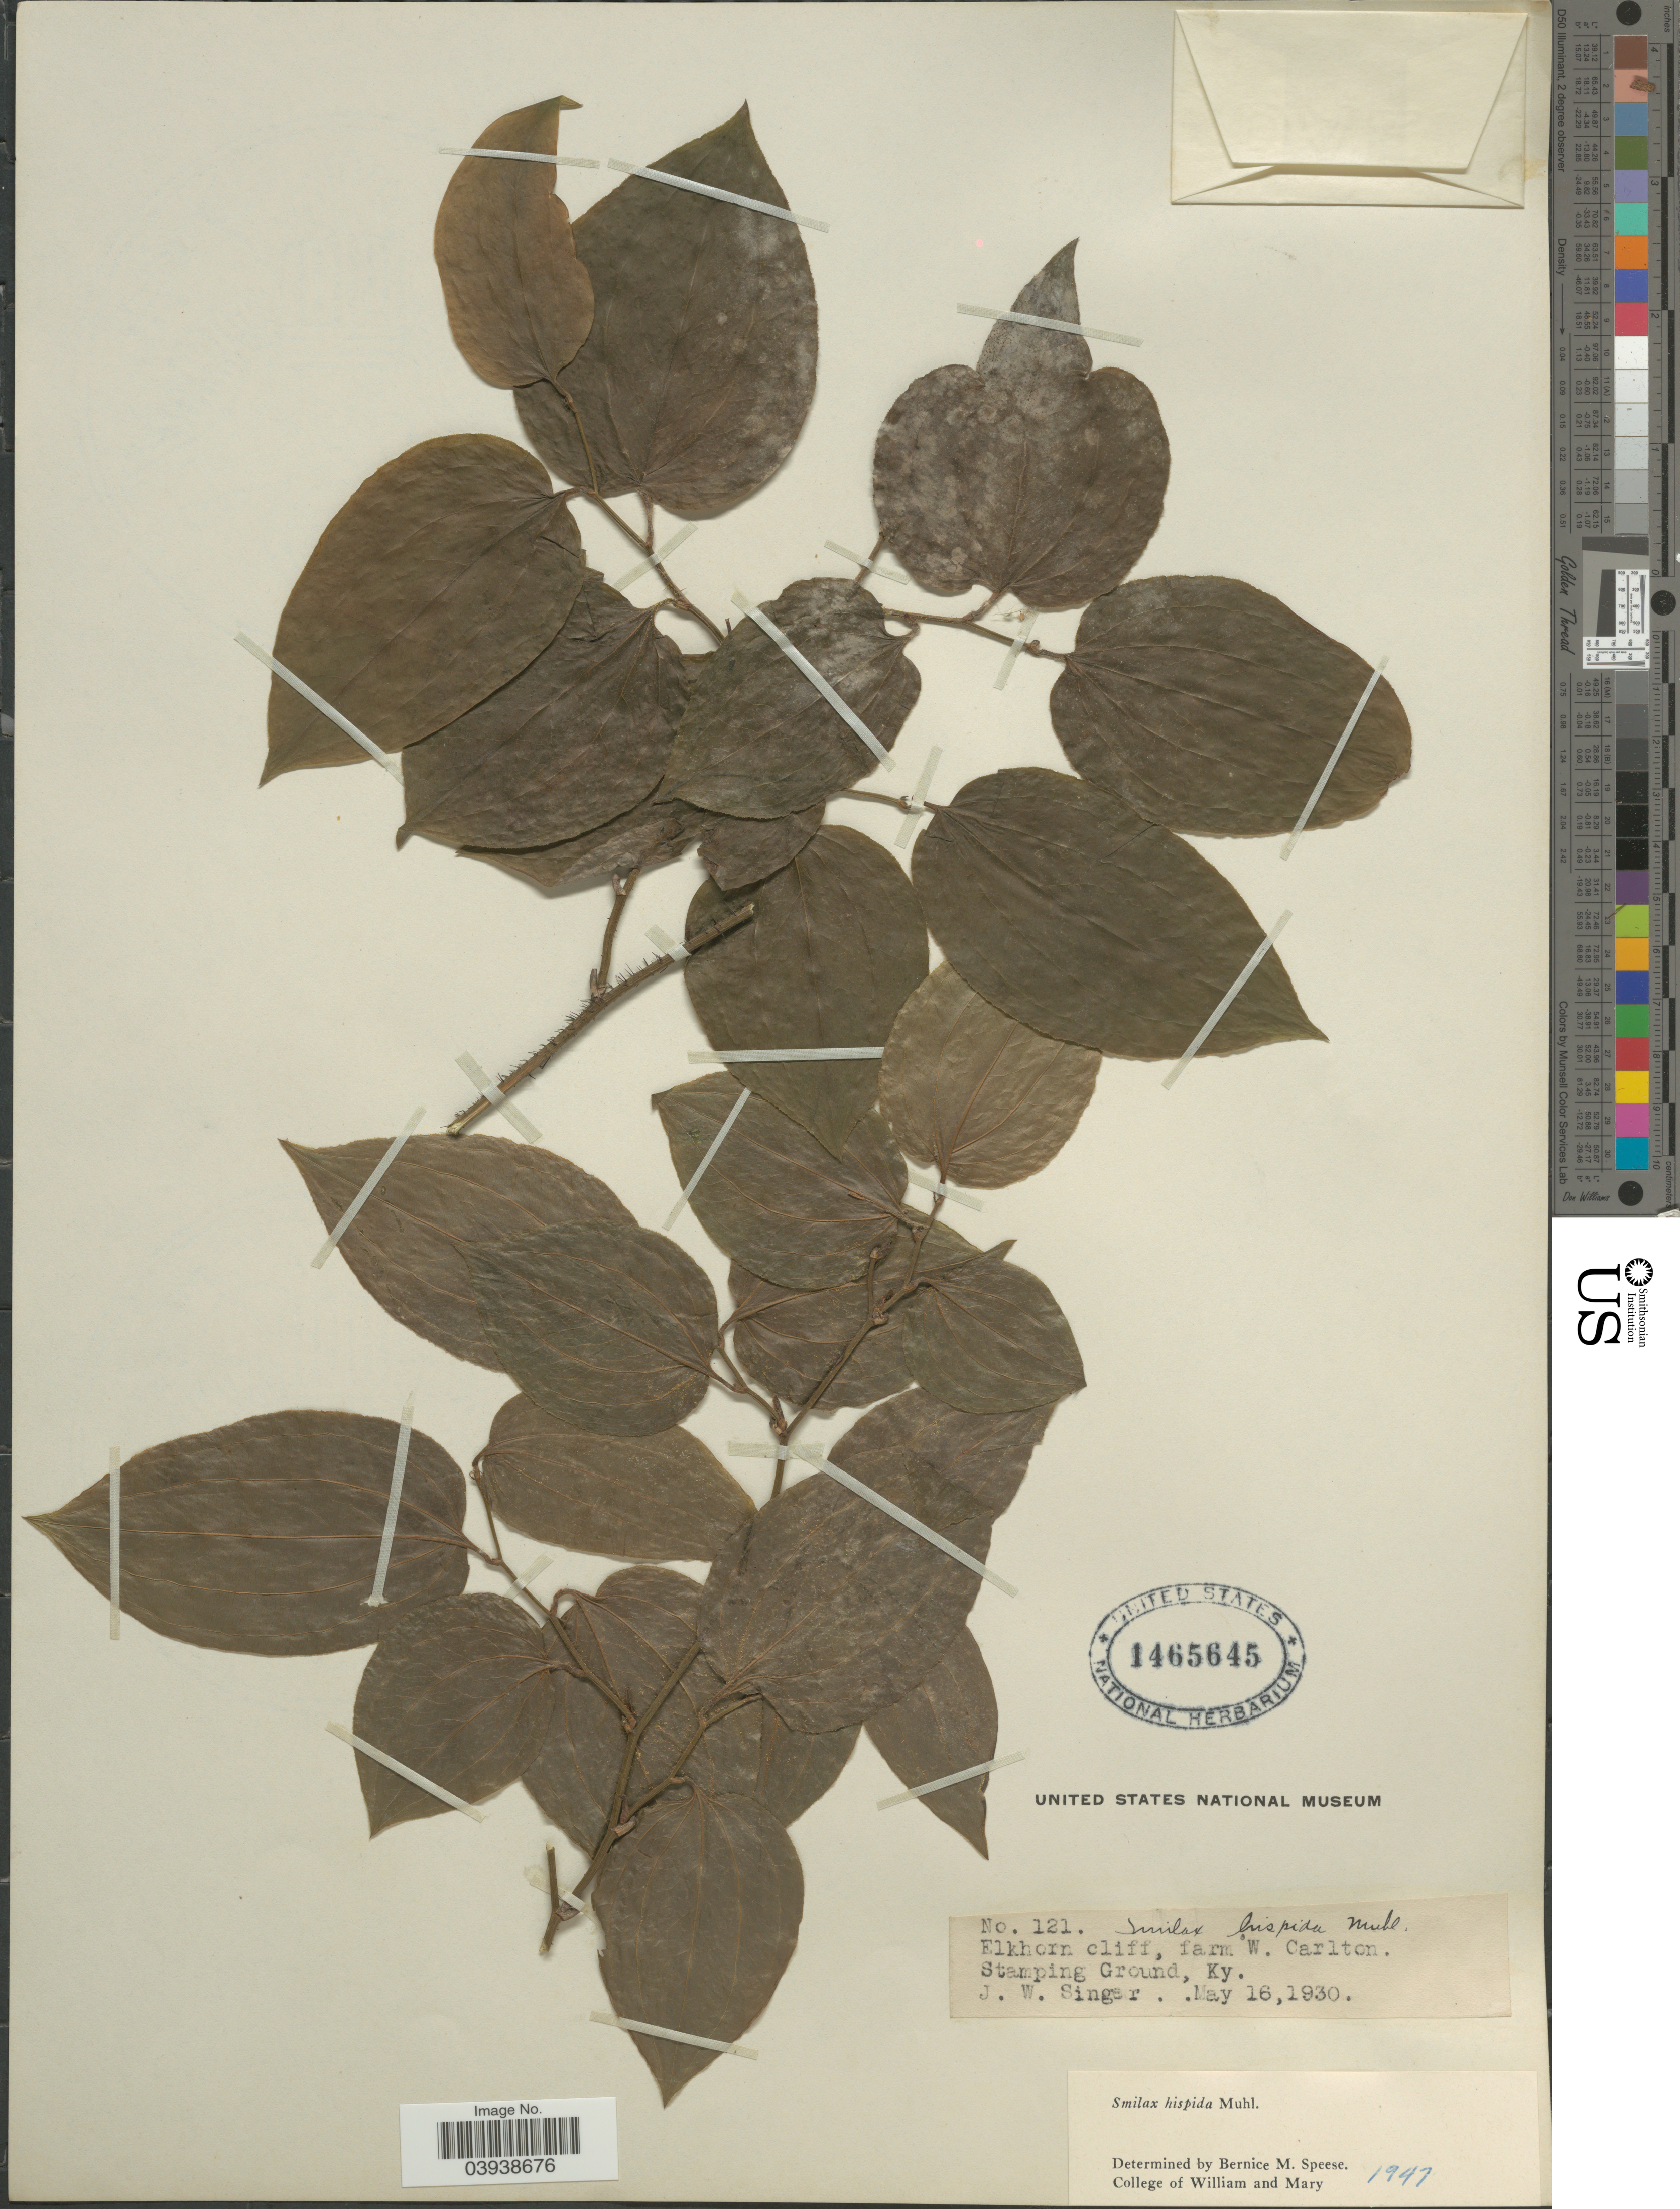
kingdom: Plantae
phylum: Tracheophyta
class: Liliopsida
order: Liliales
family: Smilacaceae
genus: Smilax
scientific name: Smilax hispida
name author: Raf.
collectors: J. EW. Singer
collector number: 121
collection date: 1930-05-16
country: United States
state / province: Kentucky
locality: Elkhorn cliff, farm W. Carlton. Stamping Ground.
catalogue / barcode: US 1465645